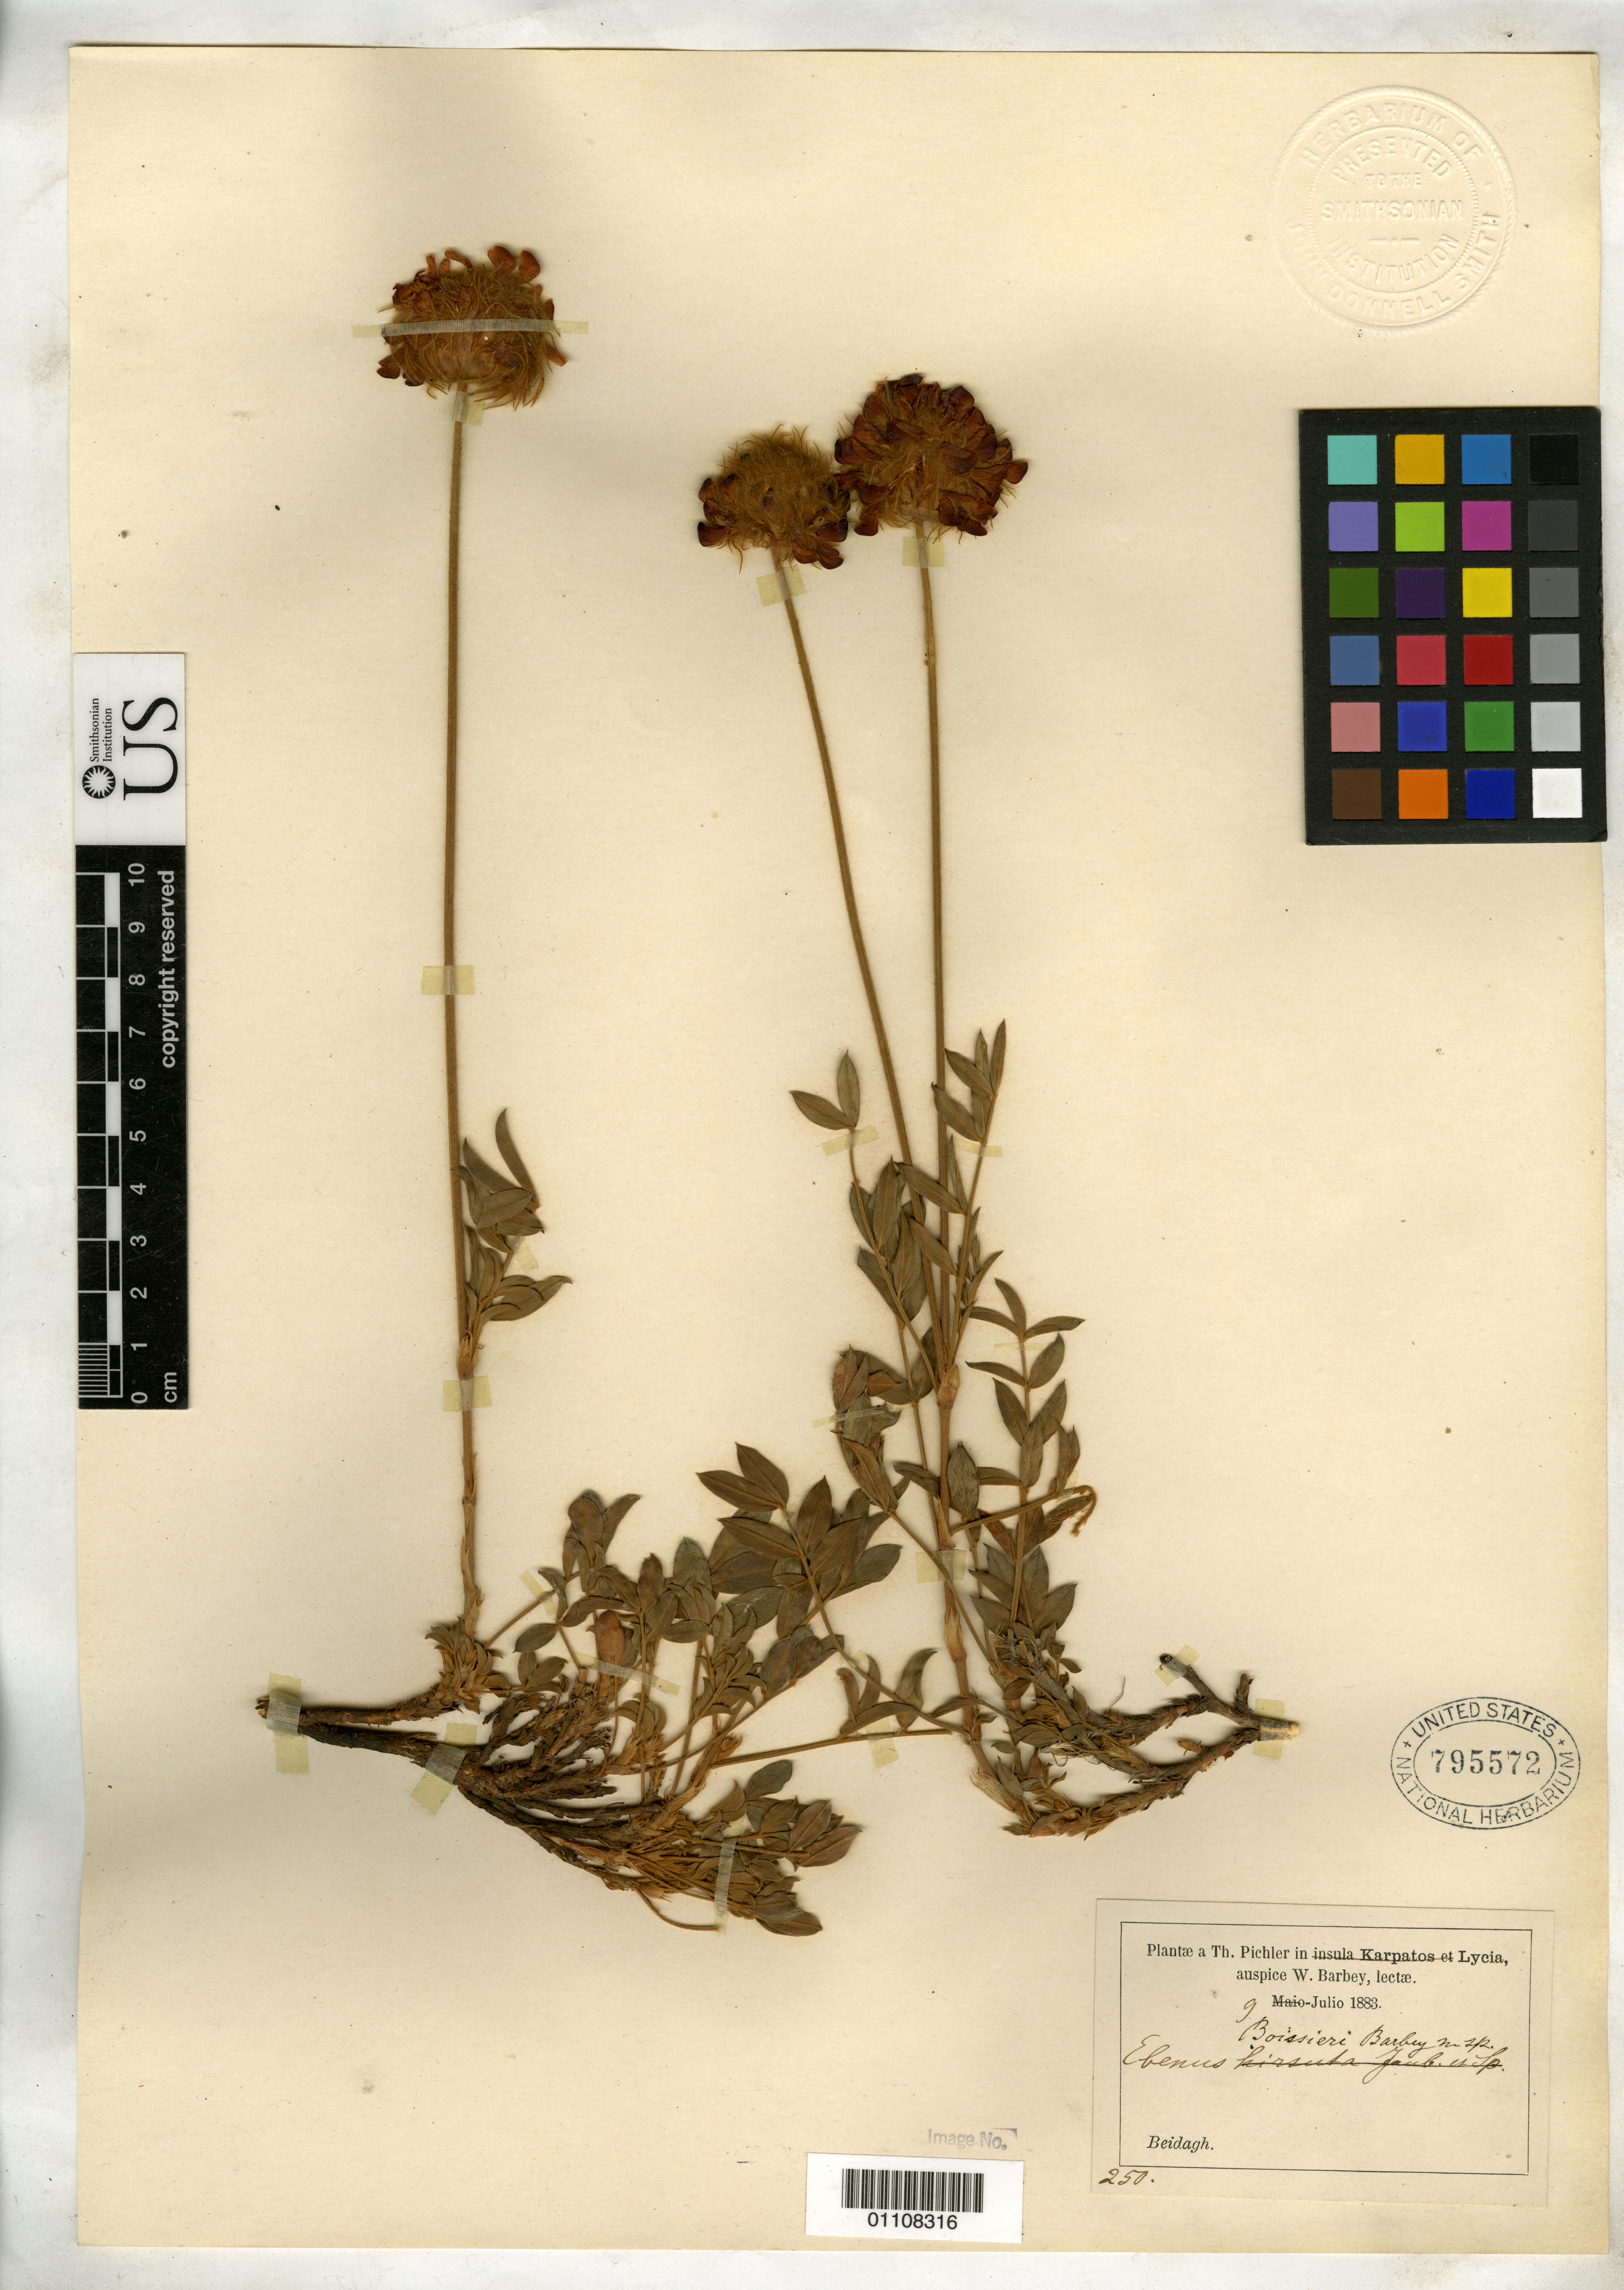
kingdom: Plantae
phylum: Tracheophyta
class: Magnoliopsida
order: Fabales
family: Fabaceae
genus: Ebenus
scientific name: Ebenus boissieri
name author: Barbey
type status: Isotype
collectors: Pichler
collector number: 250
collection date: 1883-07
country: Turkey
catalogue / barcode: US 795572